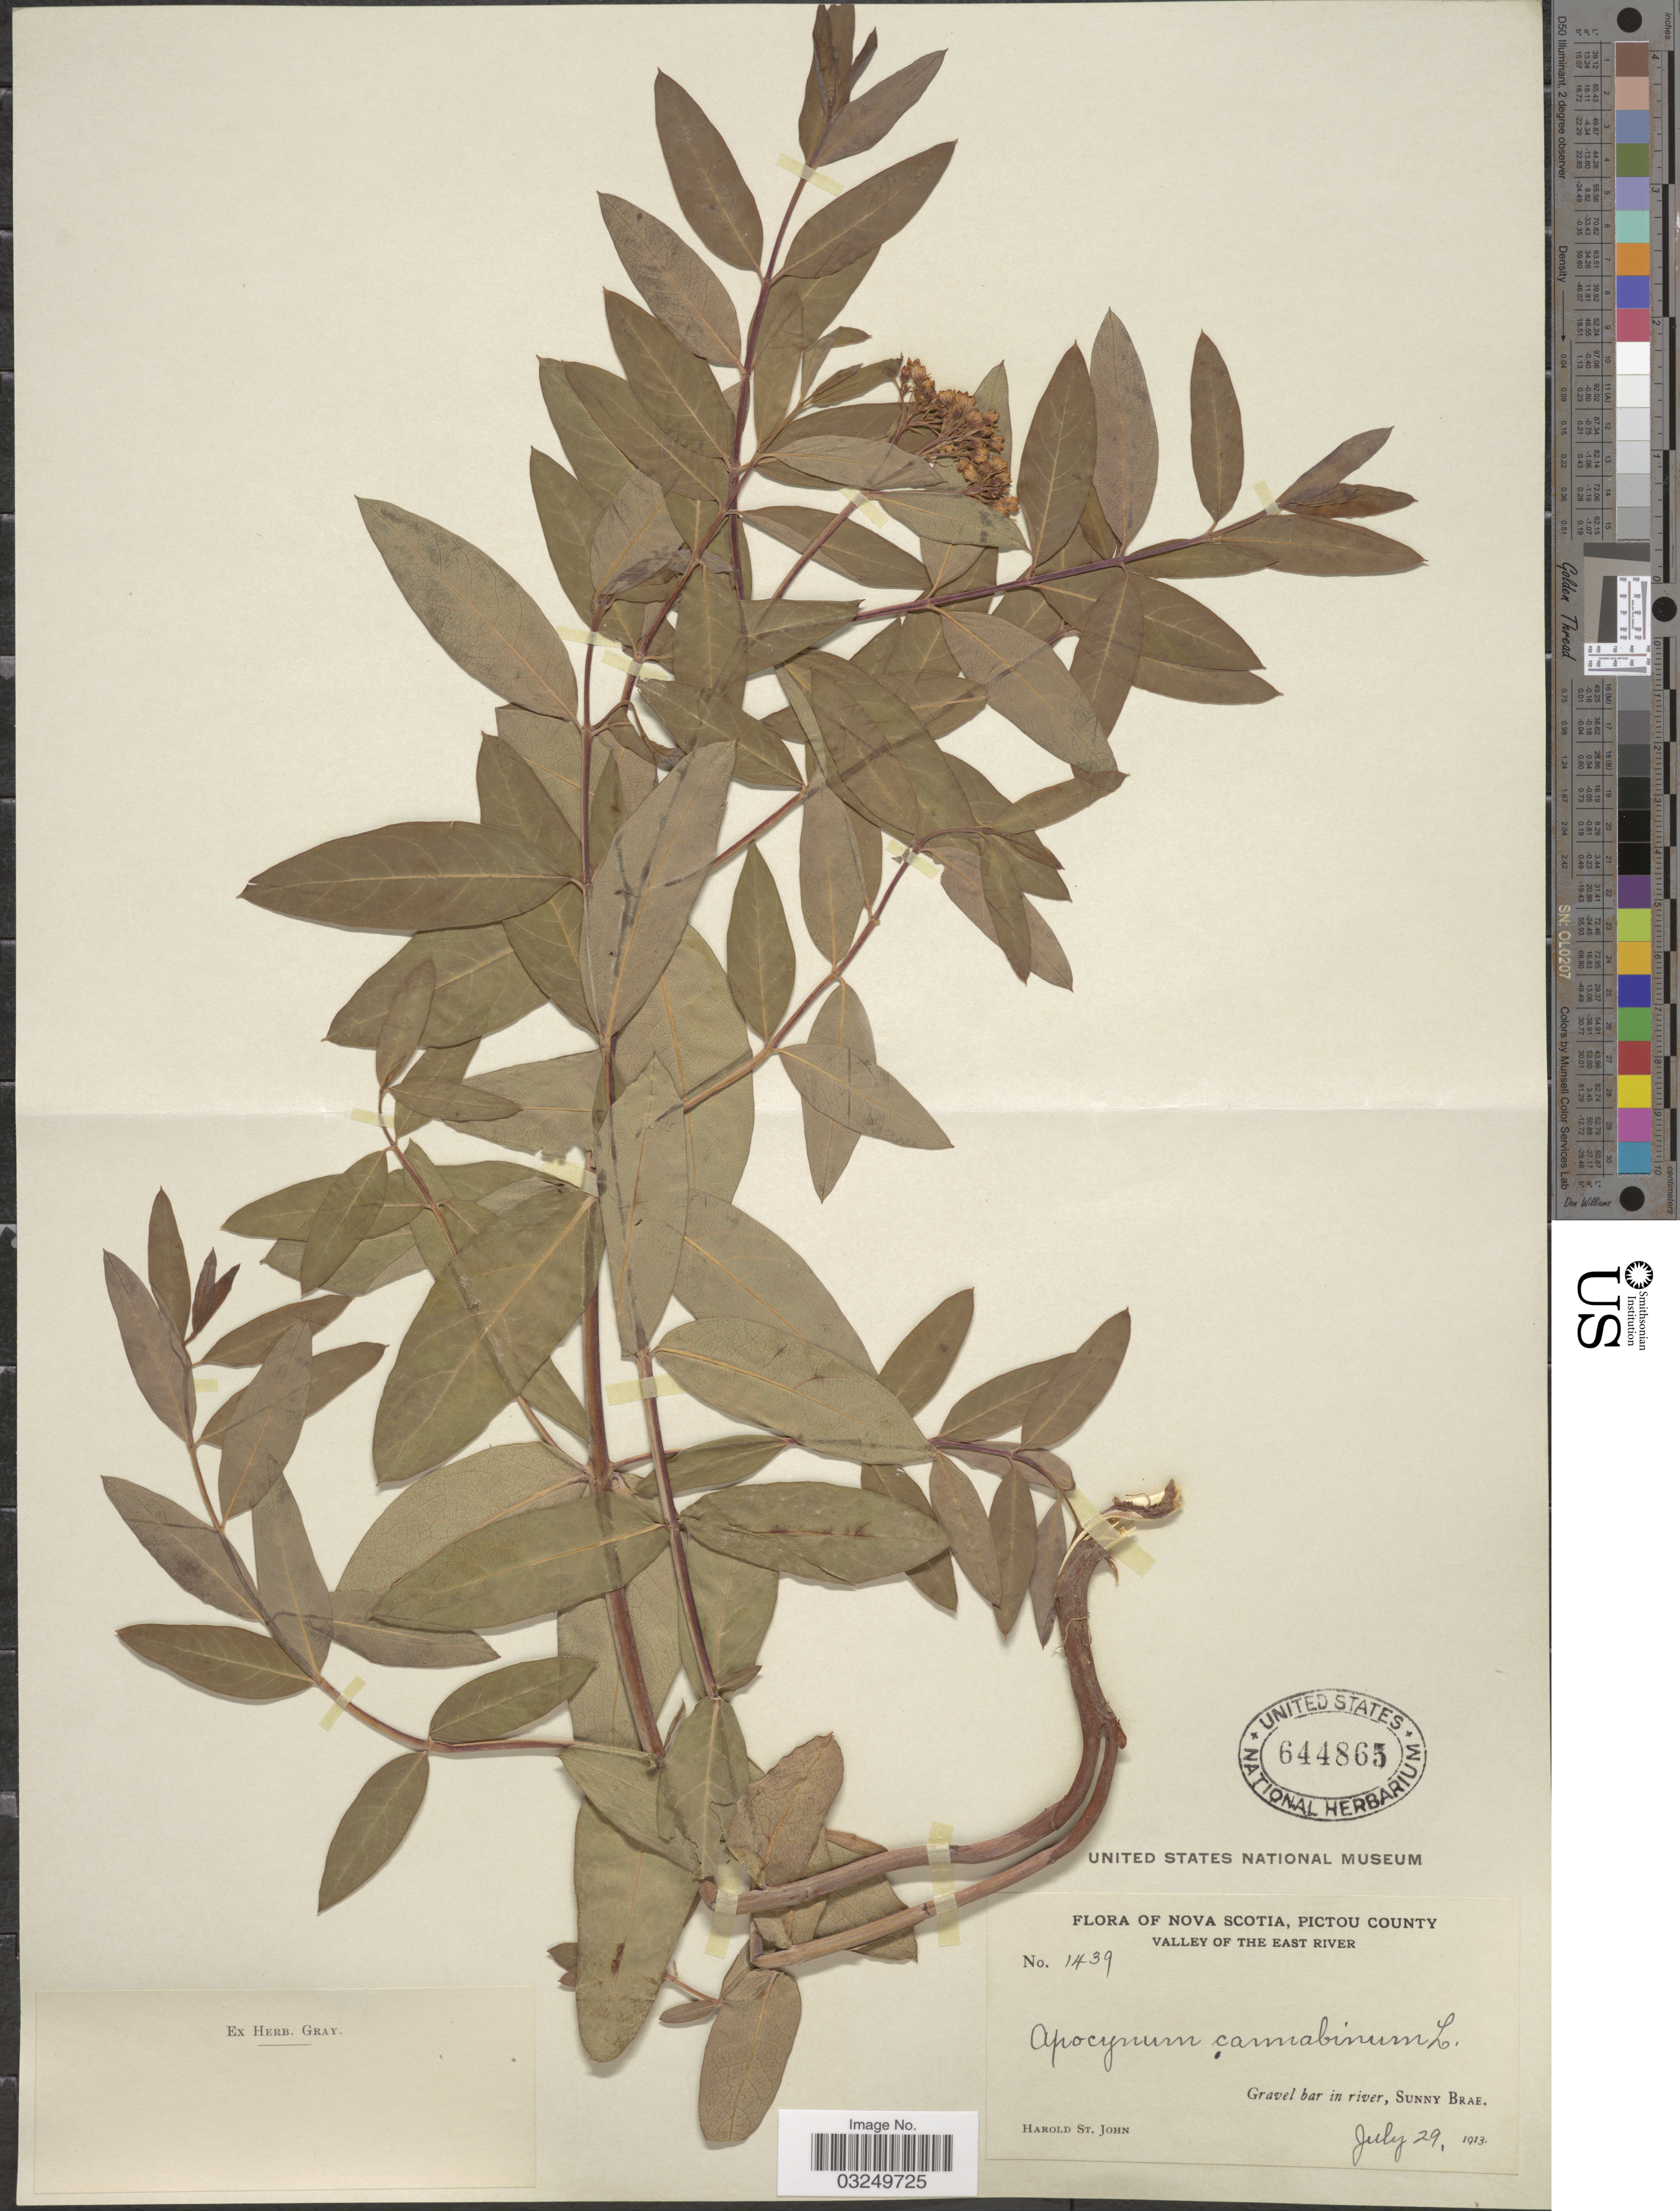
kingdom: Plantae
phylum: Tracheophyta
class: Magnoliopsida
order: Gentianales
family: Apocynaceae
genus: Apocynum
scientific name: Apocynum cannabinum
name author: L.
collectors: H. St. John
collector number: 1439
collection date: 1913-07-29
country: Canada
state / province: Nova Scotia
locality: Pictou County Valley of the East River. Gravel bar in river, Sunny Brae.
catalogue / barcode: US 644865